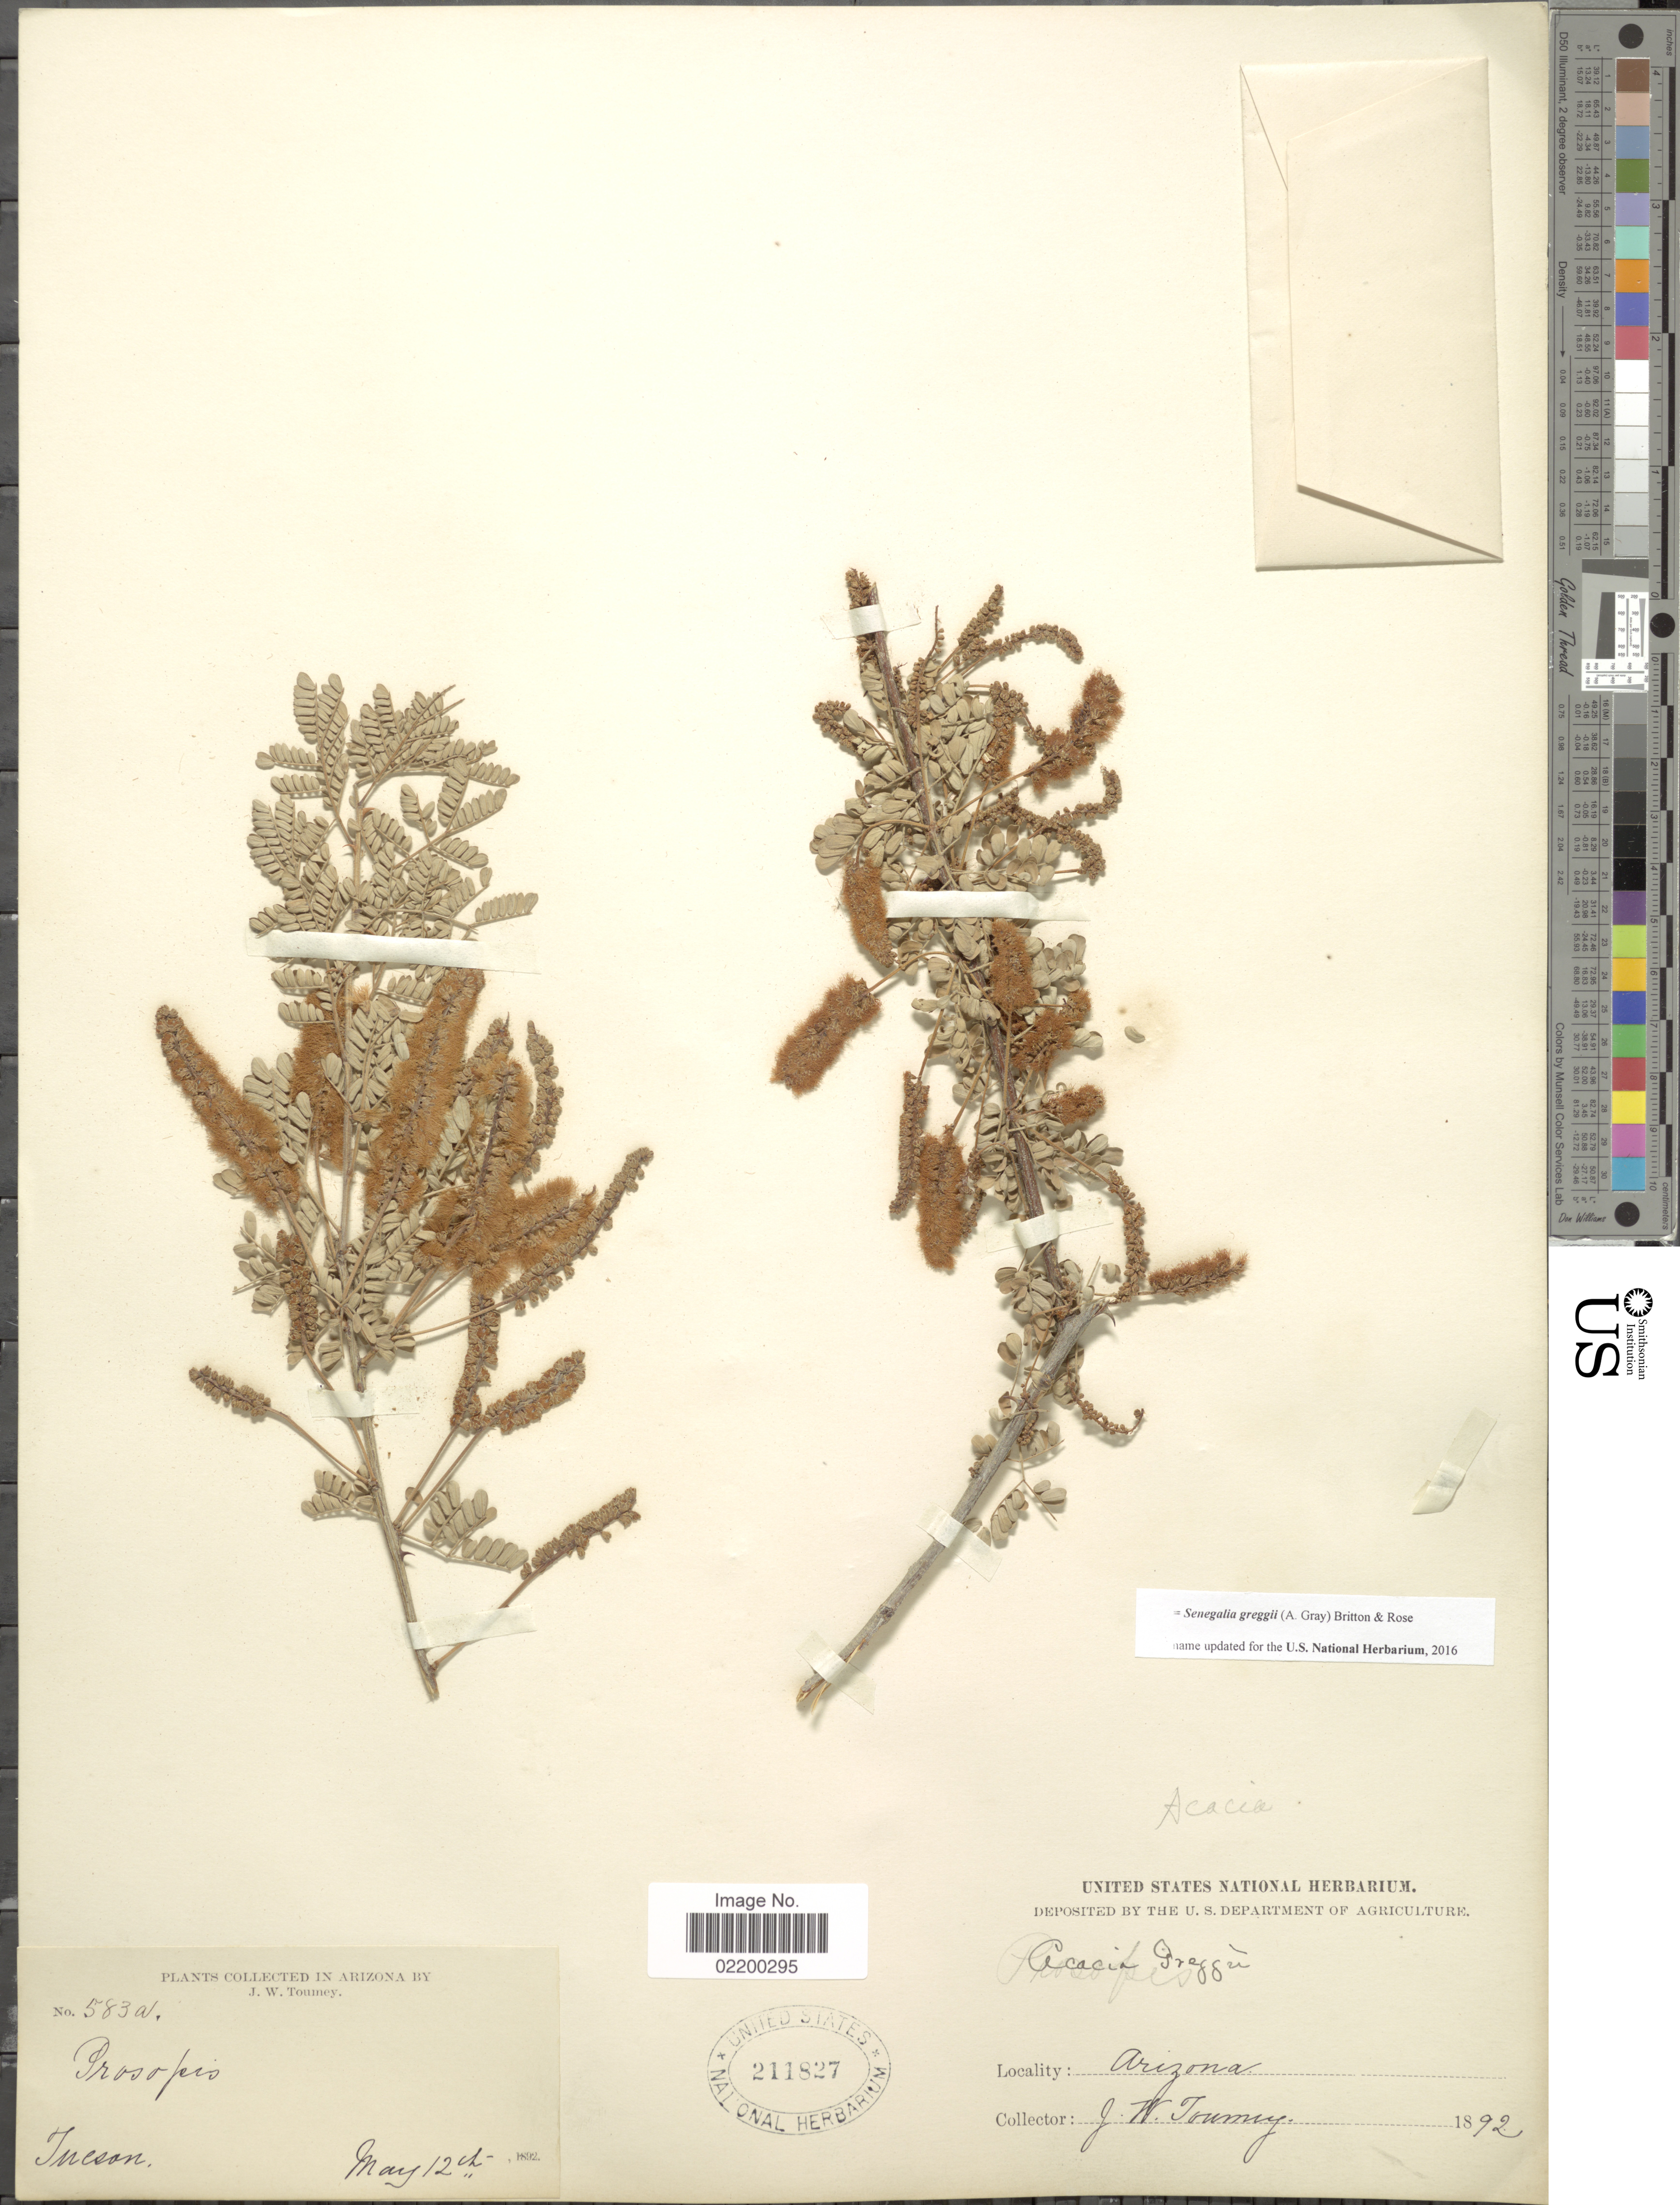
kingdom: Plantae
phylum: Tracheophyta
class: Magnoliopsida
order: Fabales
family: Fabaceae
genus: Senegalia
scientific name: Senegalia greggii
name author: (A. Gray) Britton & Rose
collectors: J. W. Toumey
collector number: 583a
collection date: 1892-05-12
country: United States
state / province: Arizona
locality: Tucson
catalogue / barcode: US 211827